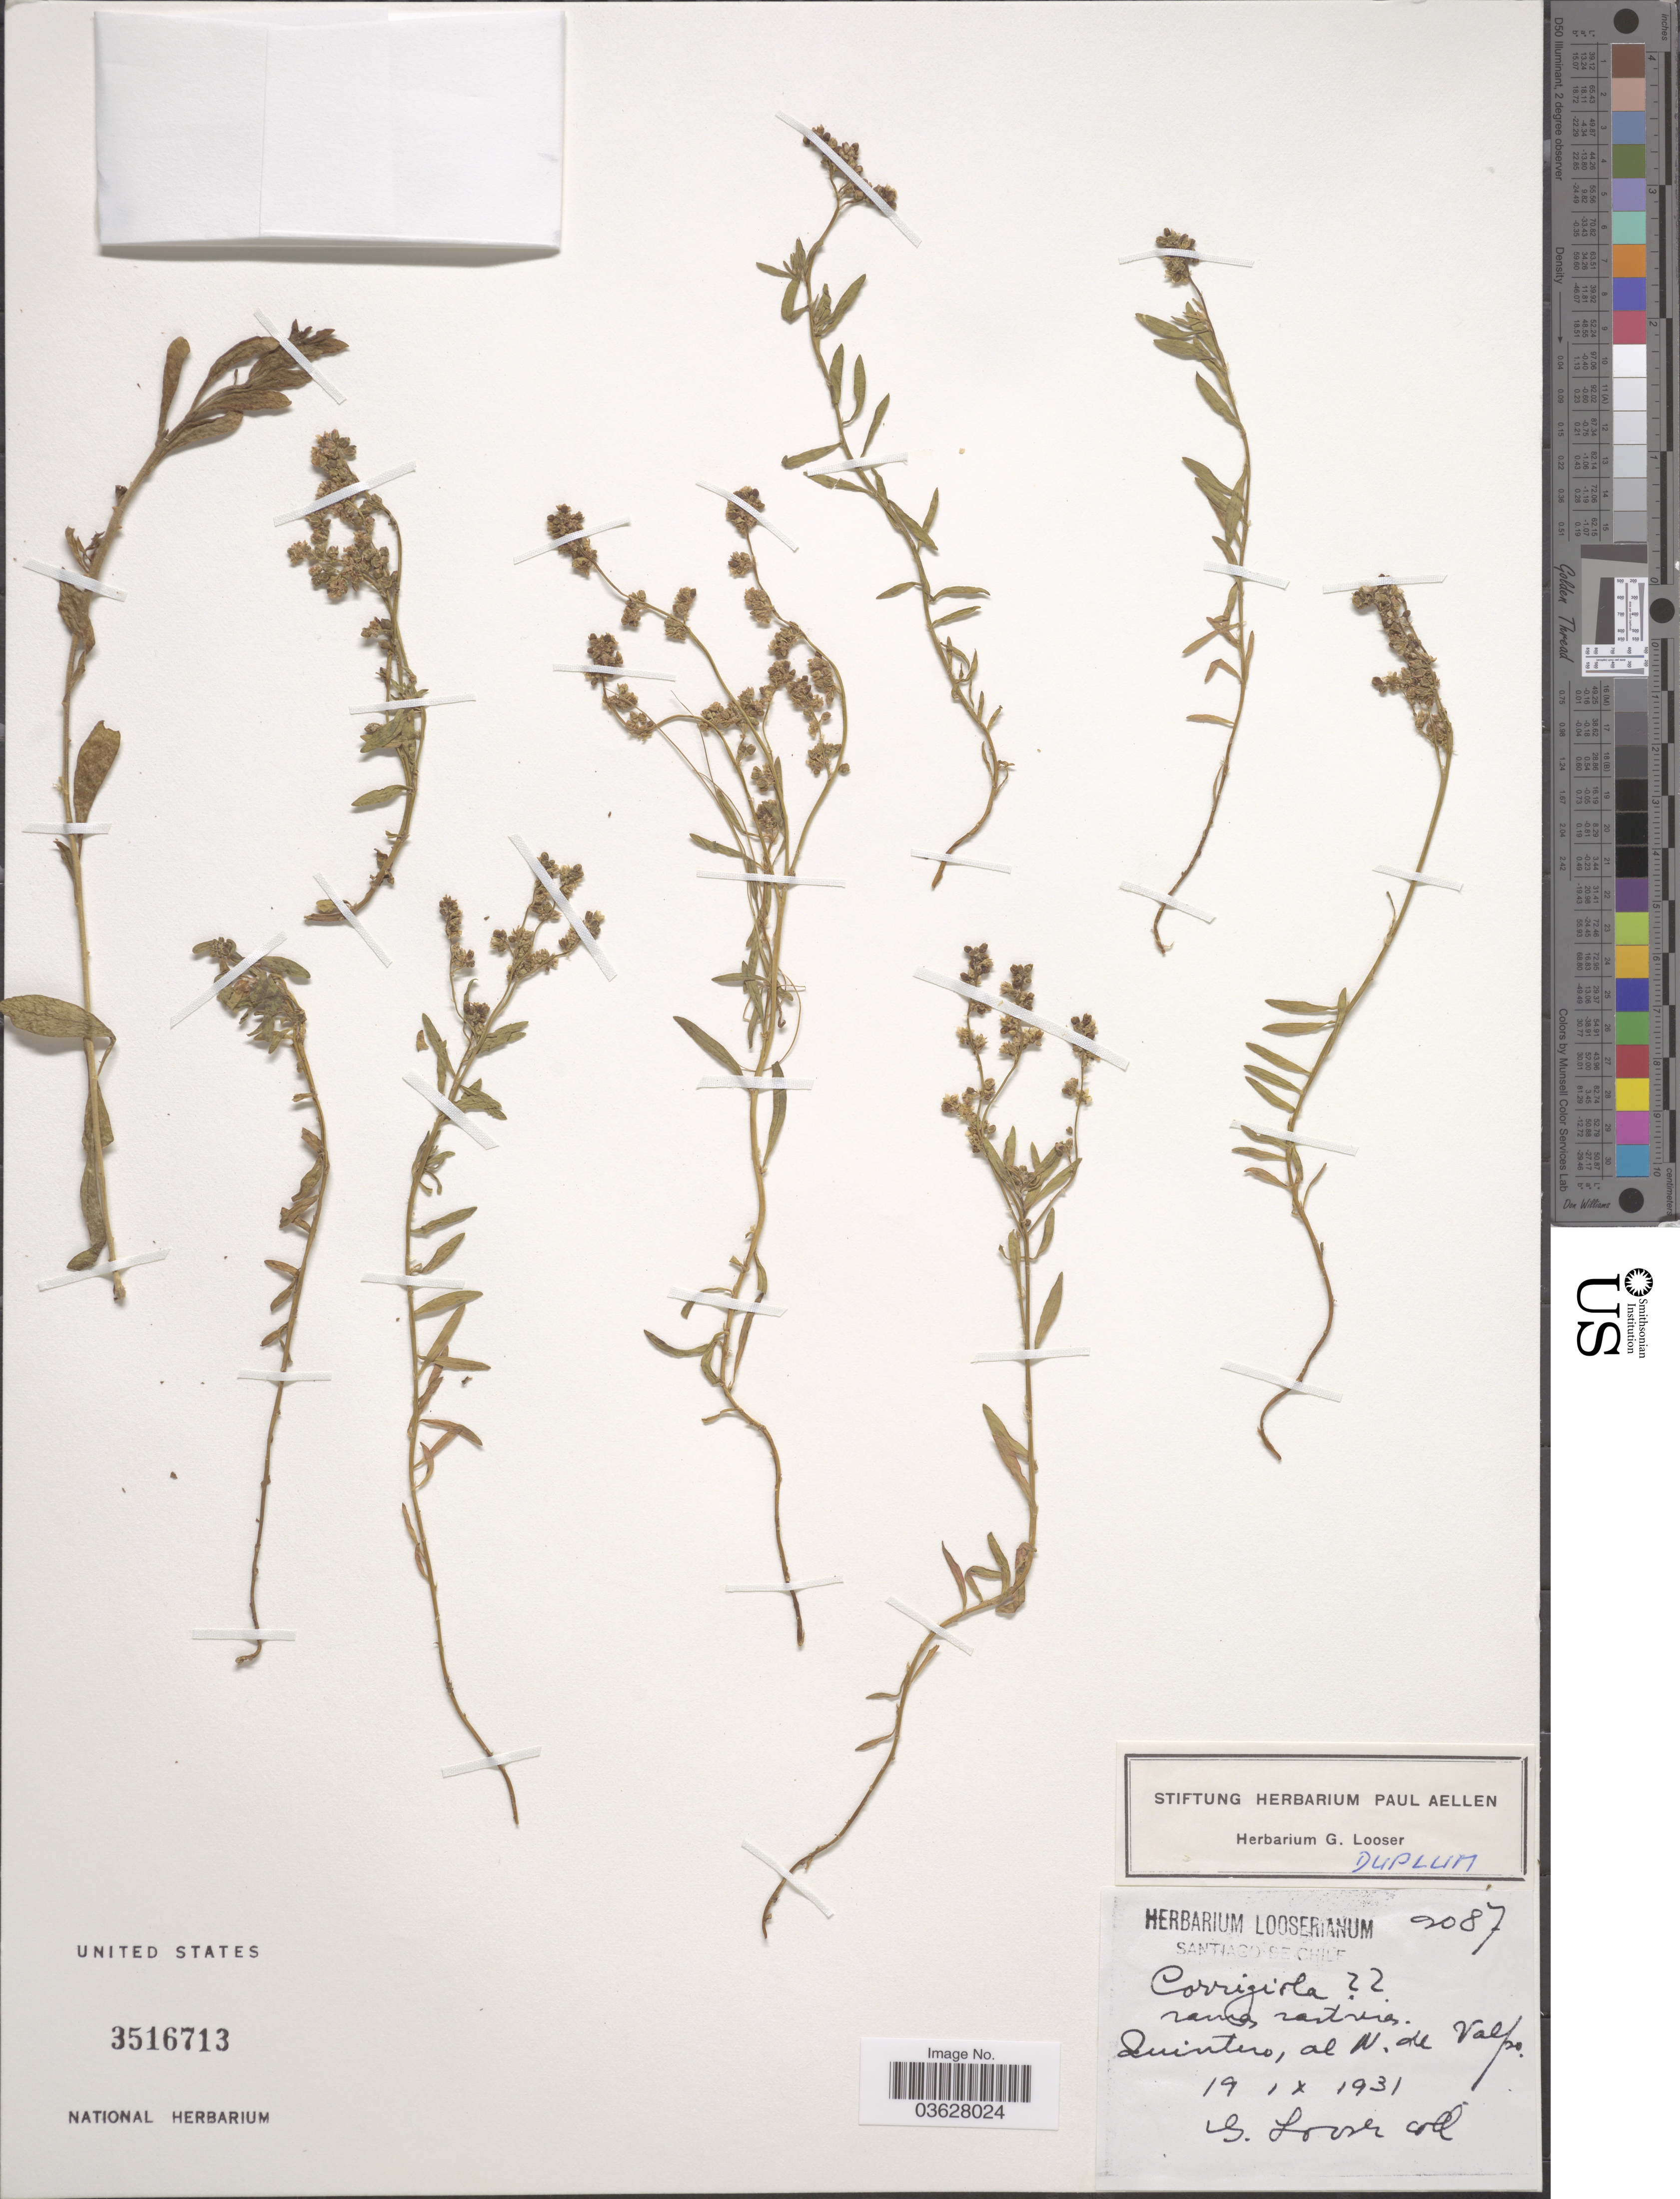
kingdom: Plantae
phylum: Tracheophyta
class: Magnoliopsida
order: Caryophyllales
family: Caryophyllaceae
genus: Corrigiola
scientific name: Corrigiola sp.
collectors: G. Looser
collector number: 2087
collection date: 1931-09-19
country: Chile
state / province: Valparaíso (V)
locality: Quintero, al N. de Valpo.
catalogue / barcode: US 3516713